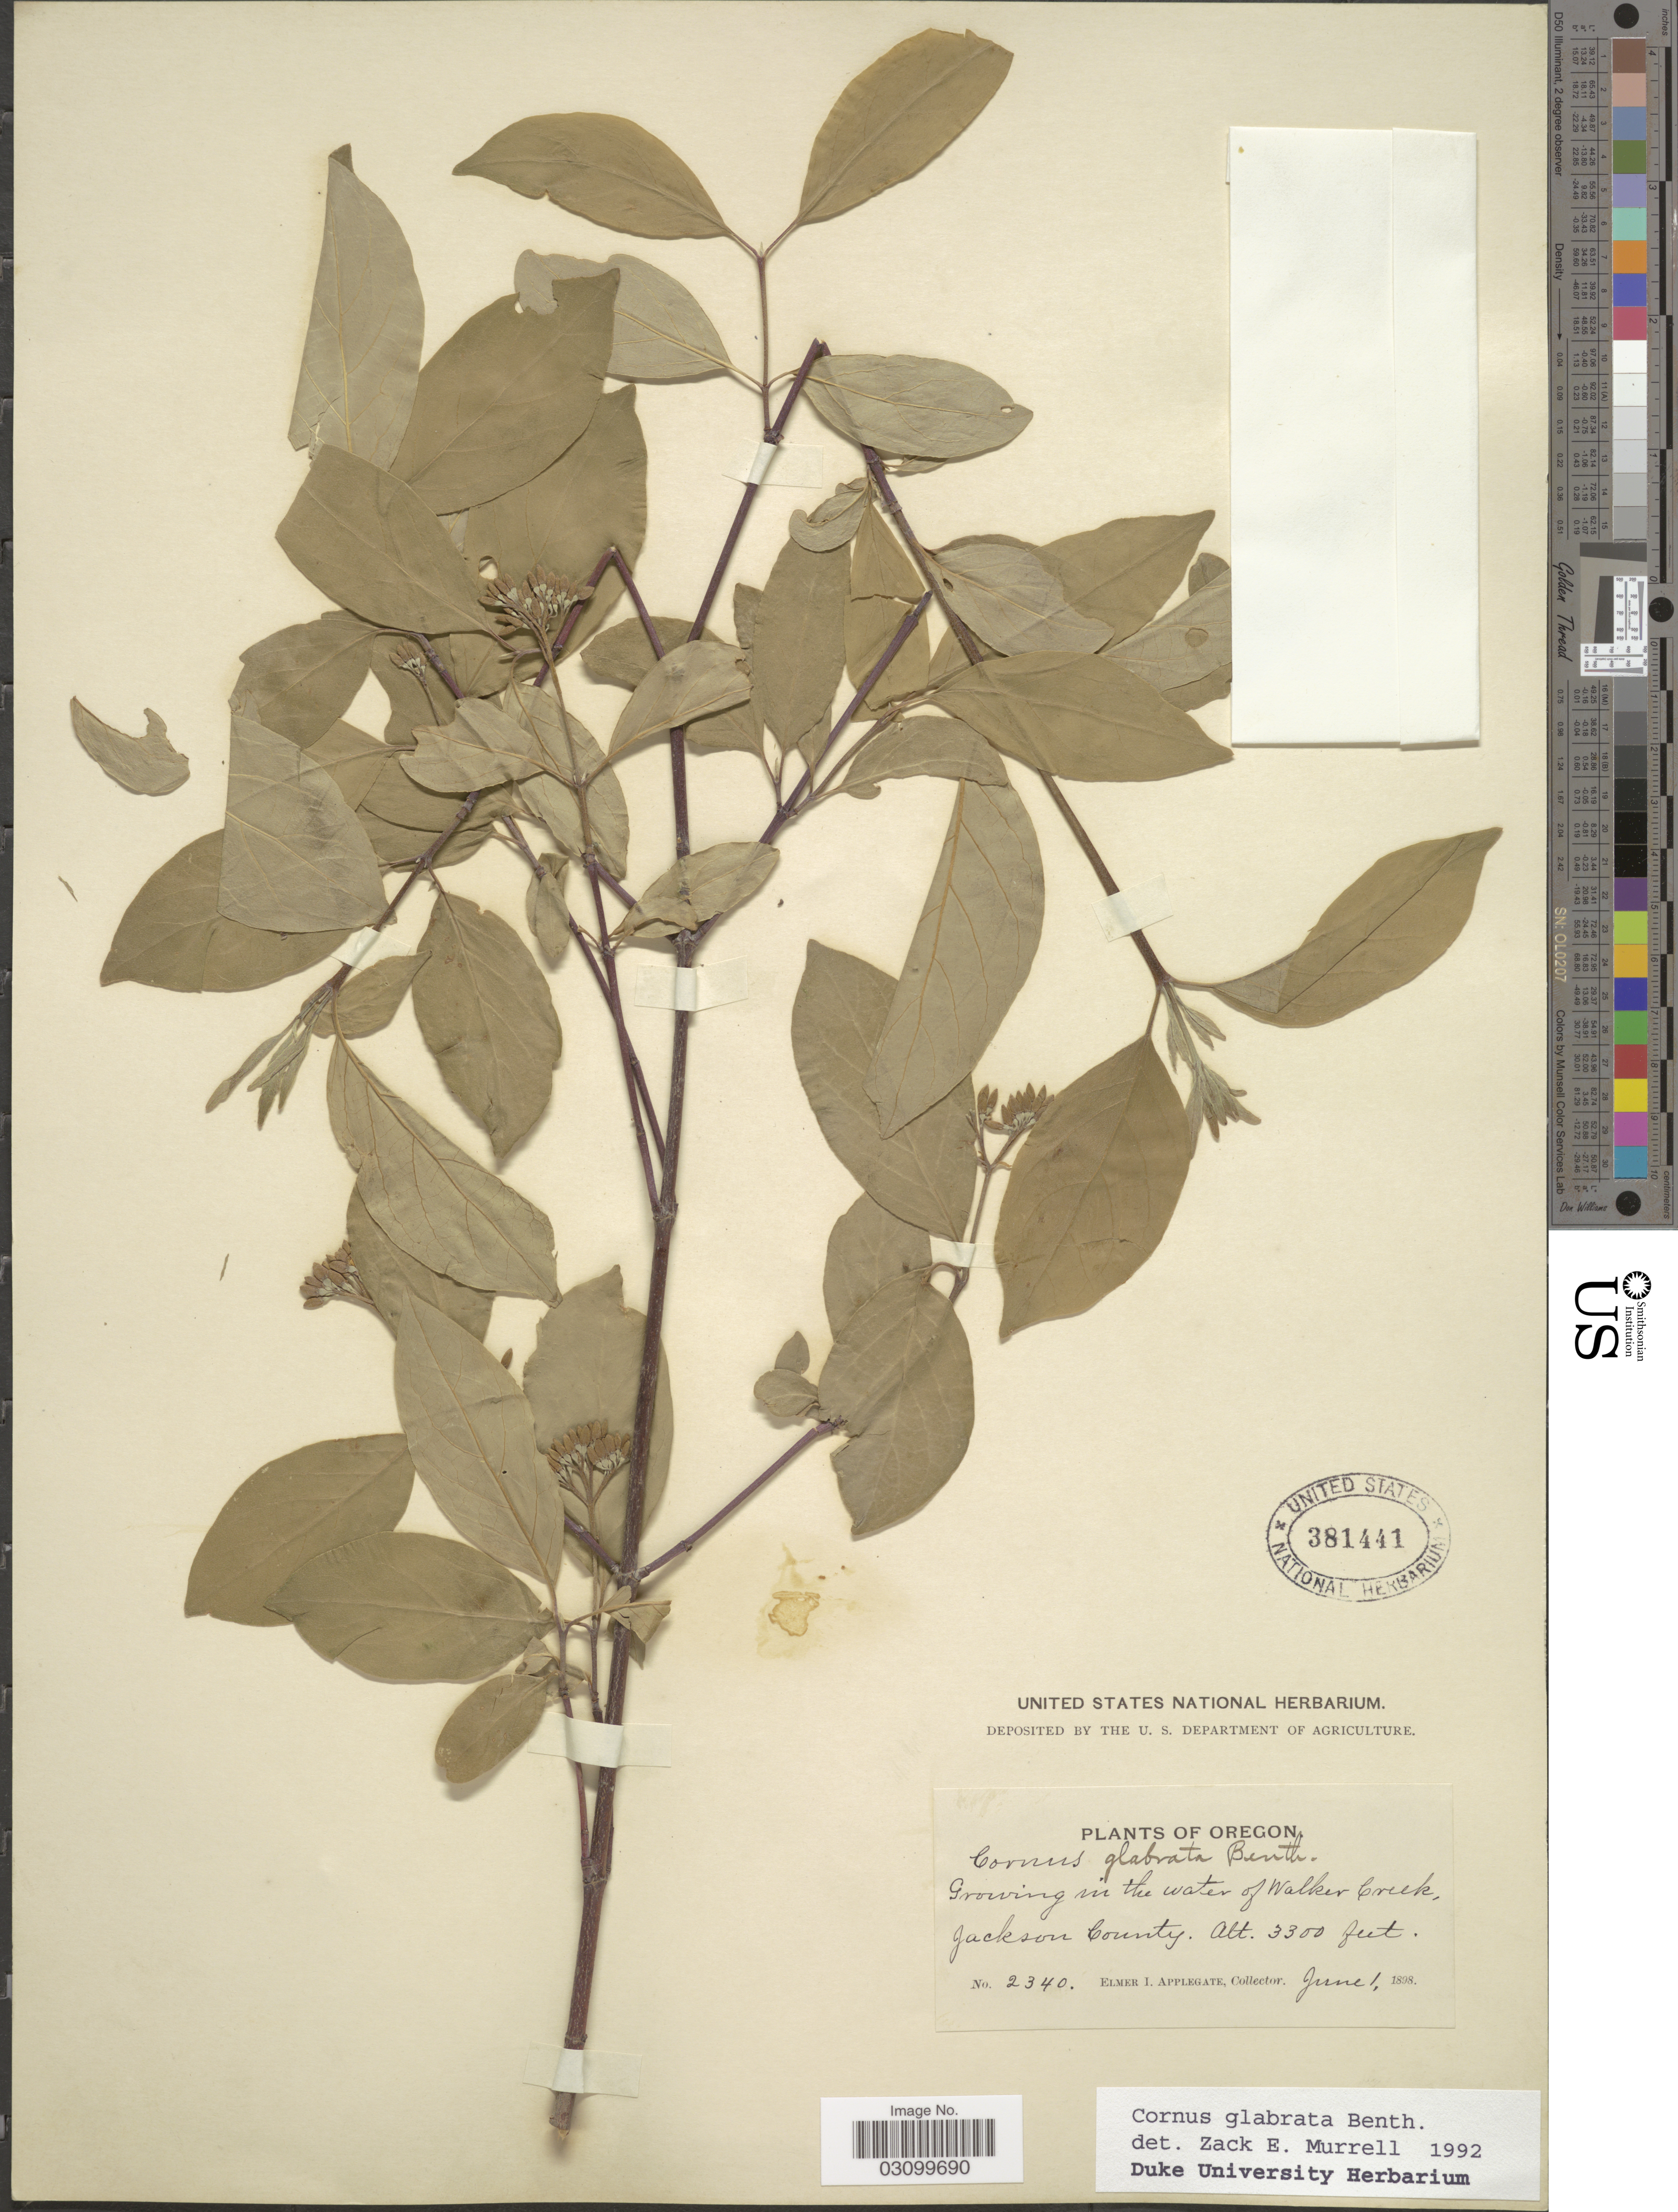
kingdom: Plantae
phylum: Tracheophyta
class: Magnoliopsida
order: Cornales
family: Cornaceae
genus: Cornus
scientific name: Cornus glabrata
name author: Benth.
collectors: E. I. Applegate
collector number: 2340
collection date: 1898-06-01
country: United States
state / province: Oregon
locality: Growing in the water of Walker Creek, Jackson County.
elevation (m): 1006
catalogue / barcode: US 381441